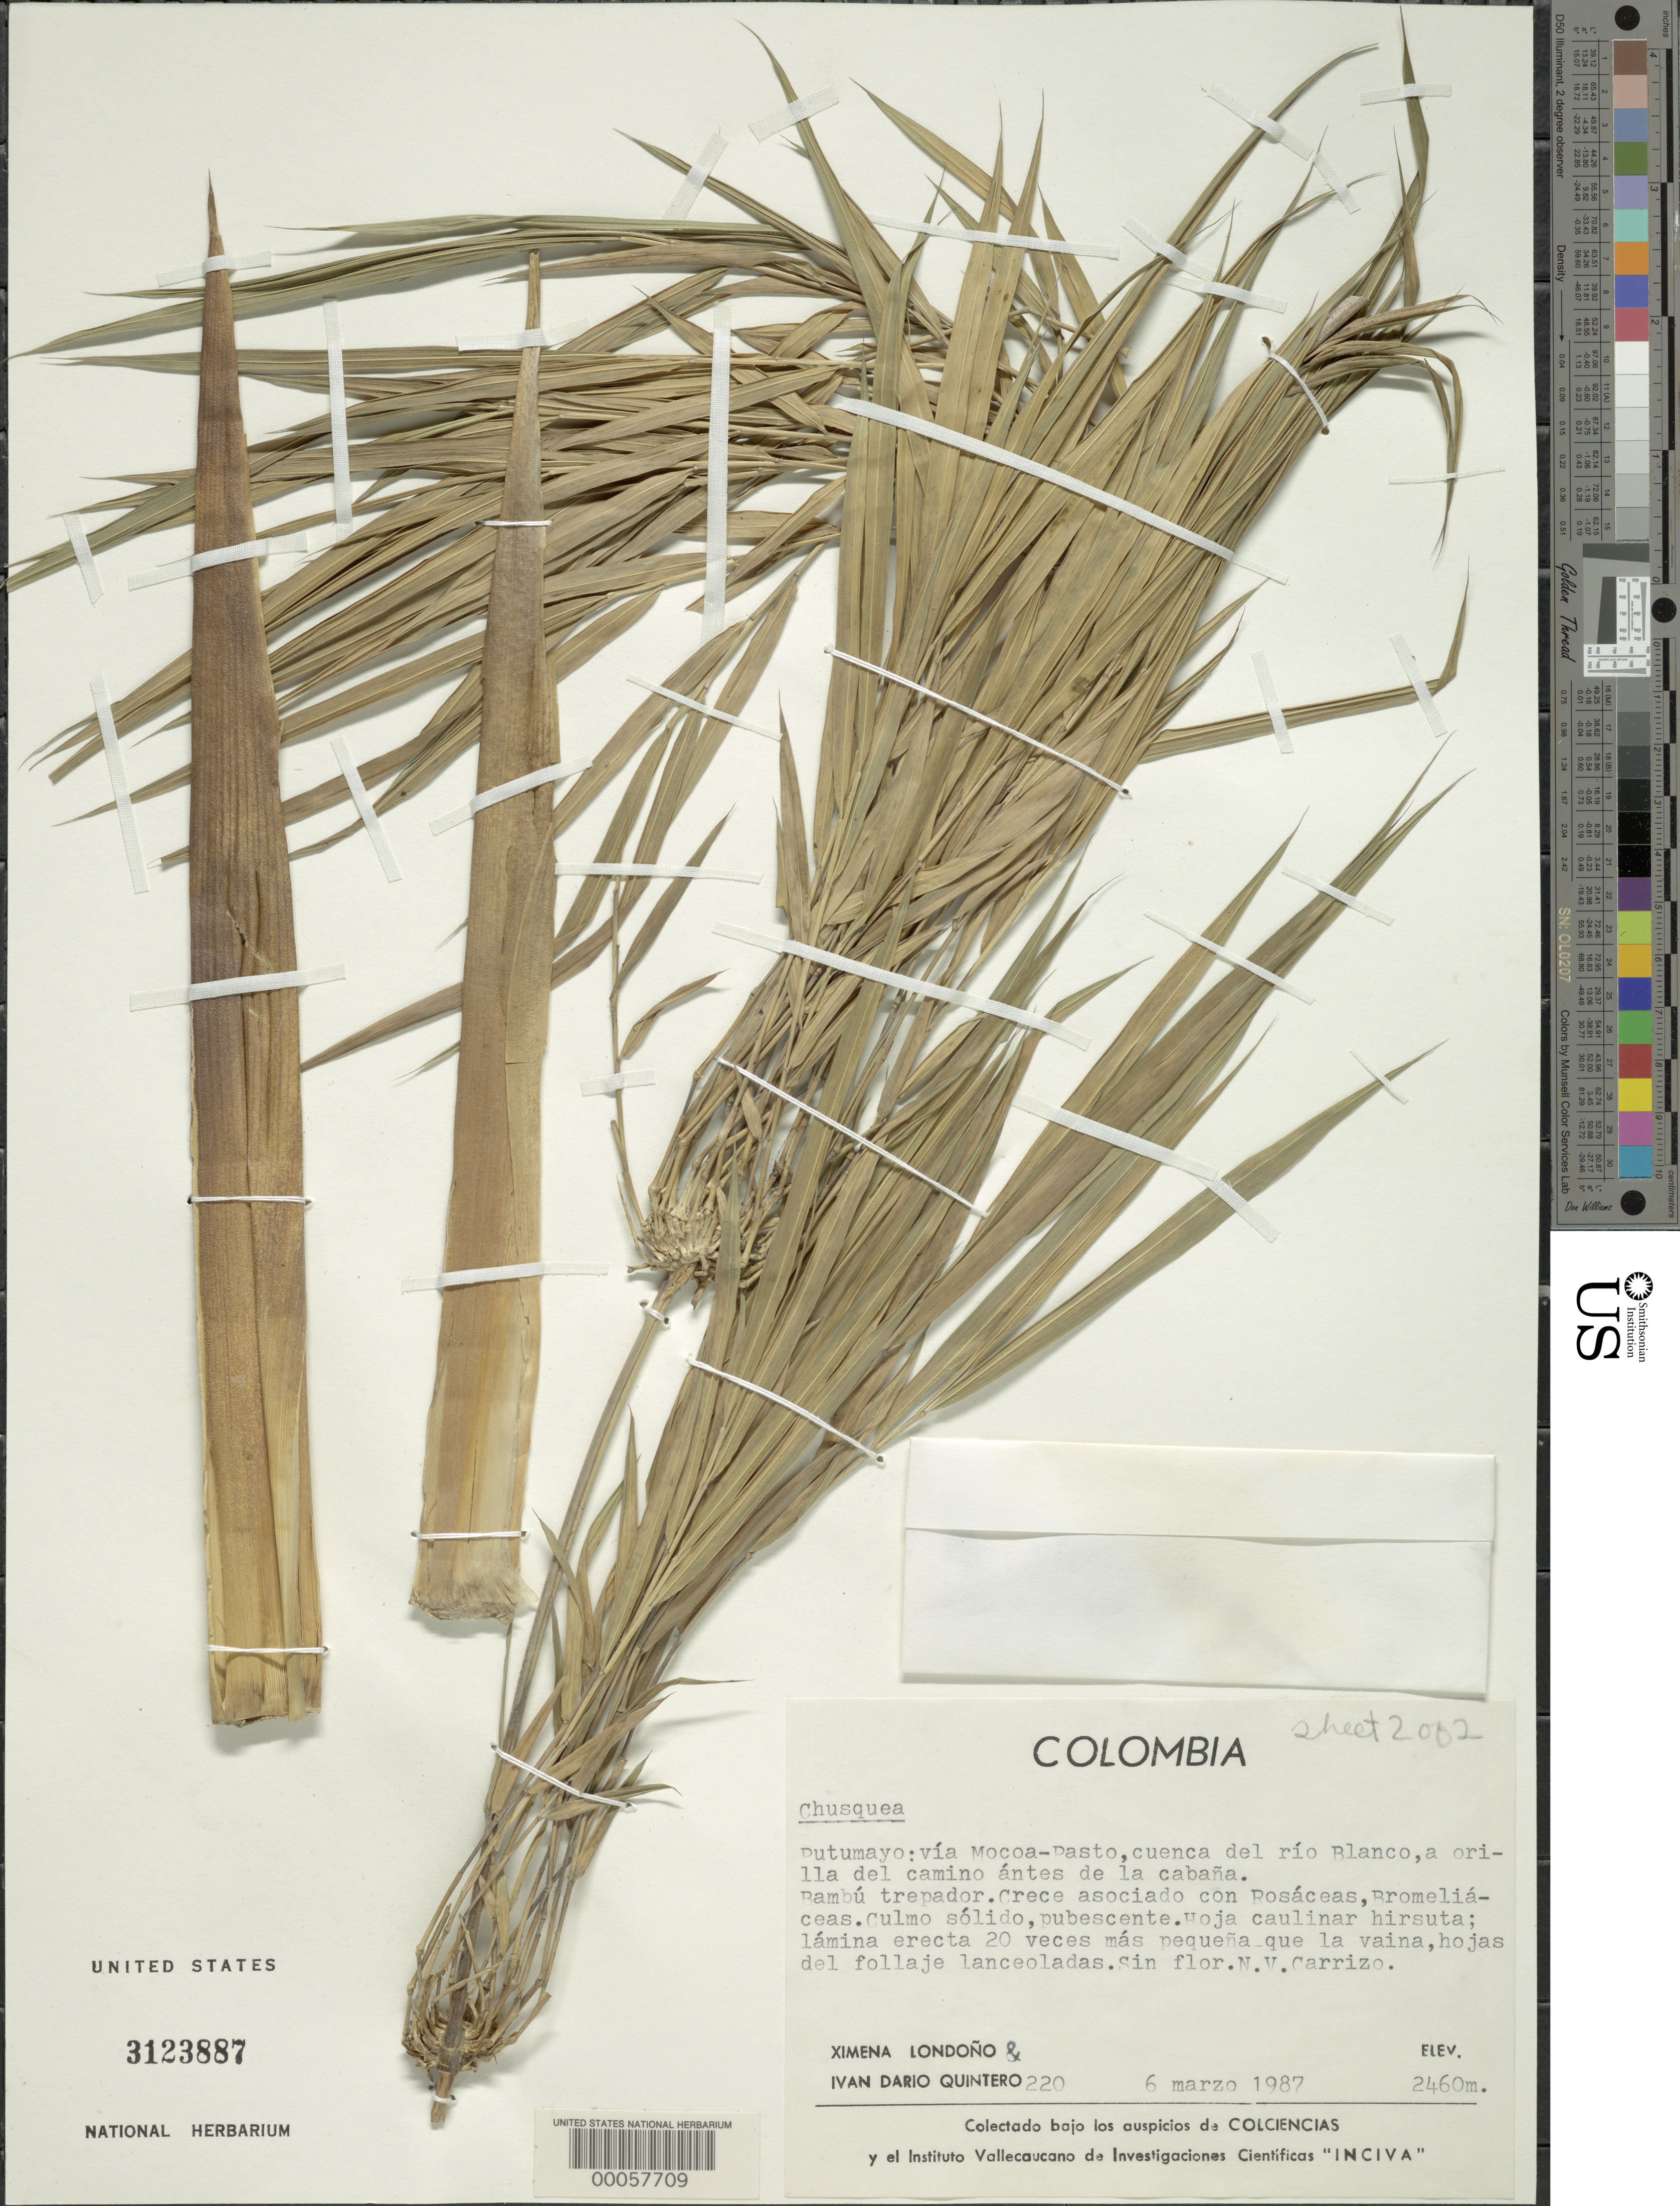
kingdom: Plantae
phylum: Tracheophyta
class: Liliopsida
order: Poales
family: Poaceae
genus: Chusquea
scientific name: Chusquea sp.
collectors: X. Londoño & I. Quintero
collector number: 220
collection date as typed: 06 Mar 1987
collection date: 1987-03-06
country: Colombia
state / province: Putumayo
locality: Mocoa-Pasto road, near the Rio Blanco, bordering the road to the Cabana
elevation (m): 2460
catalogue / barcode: US 3123887